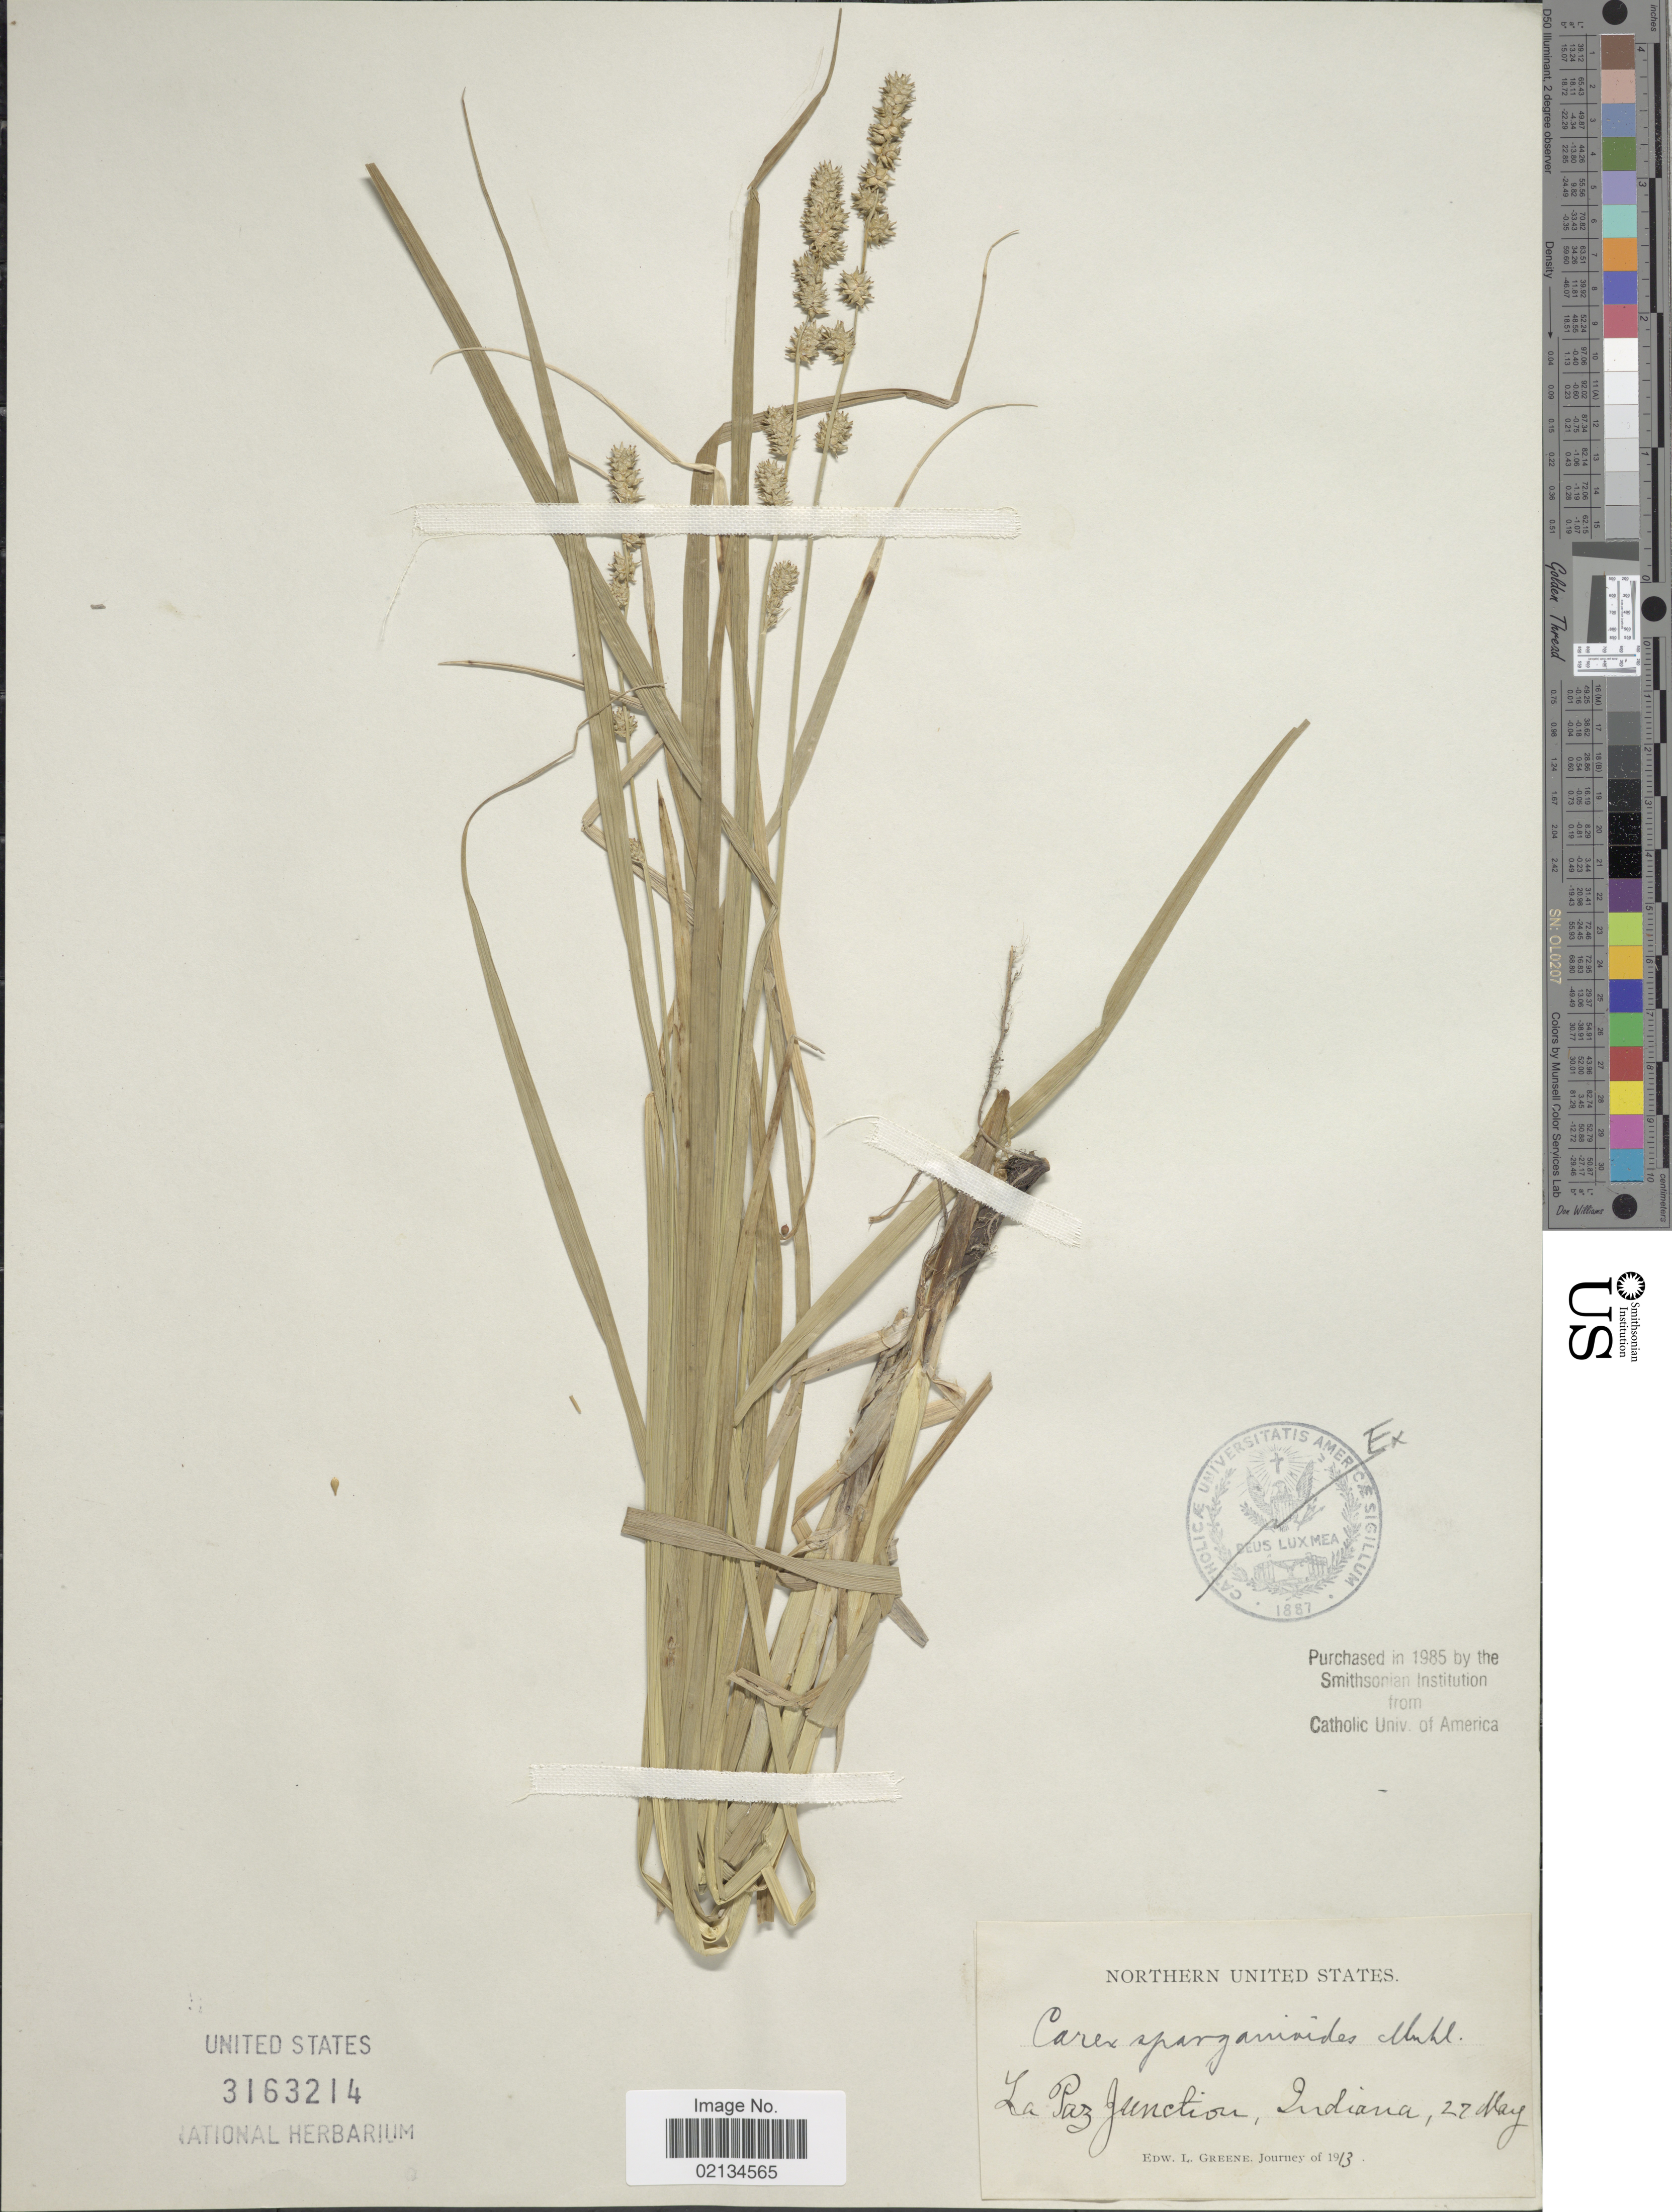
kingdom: Plantae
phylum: Tracheophyta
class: Liliopsida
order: Poales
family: Cyperaceae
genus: Carex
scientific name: Carex sparganioides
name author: Muhl. ex Willd.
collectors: E. L. Greene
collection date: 1913-05-27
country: United States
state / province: Indiana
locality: La Paz Junction, Northern United States.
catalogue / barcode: US 3163214